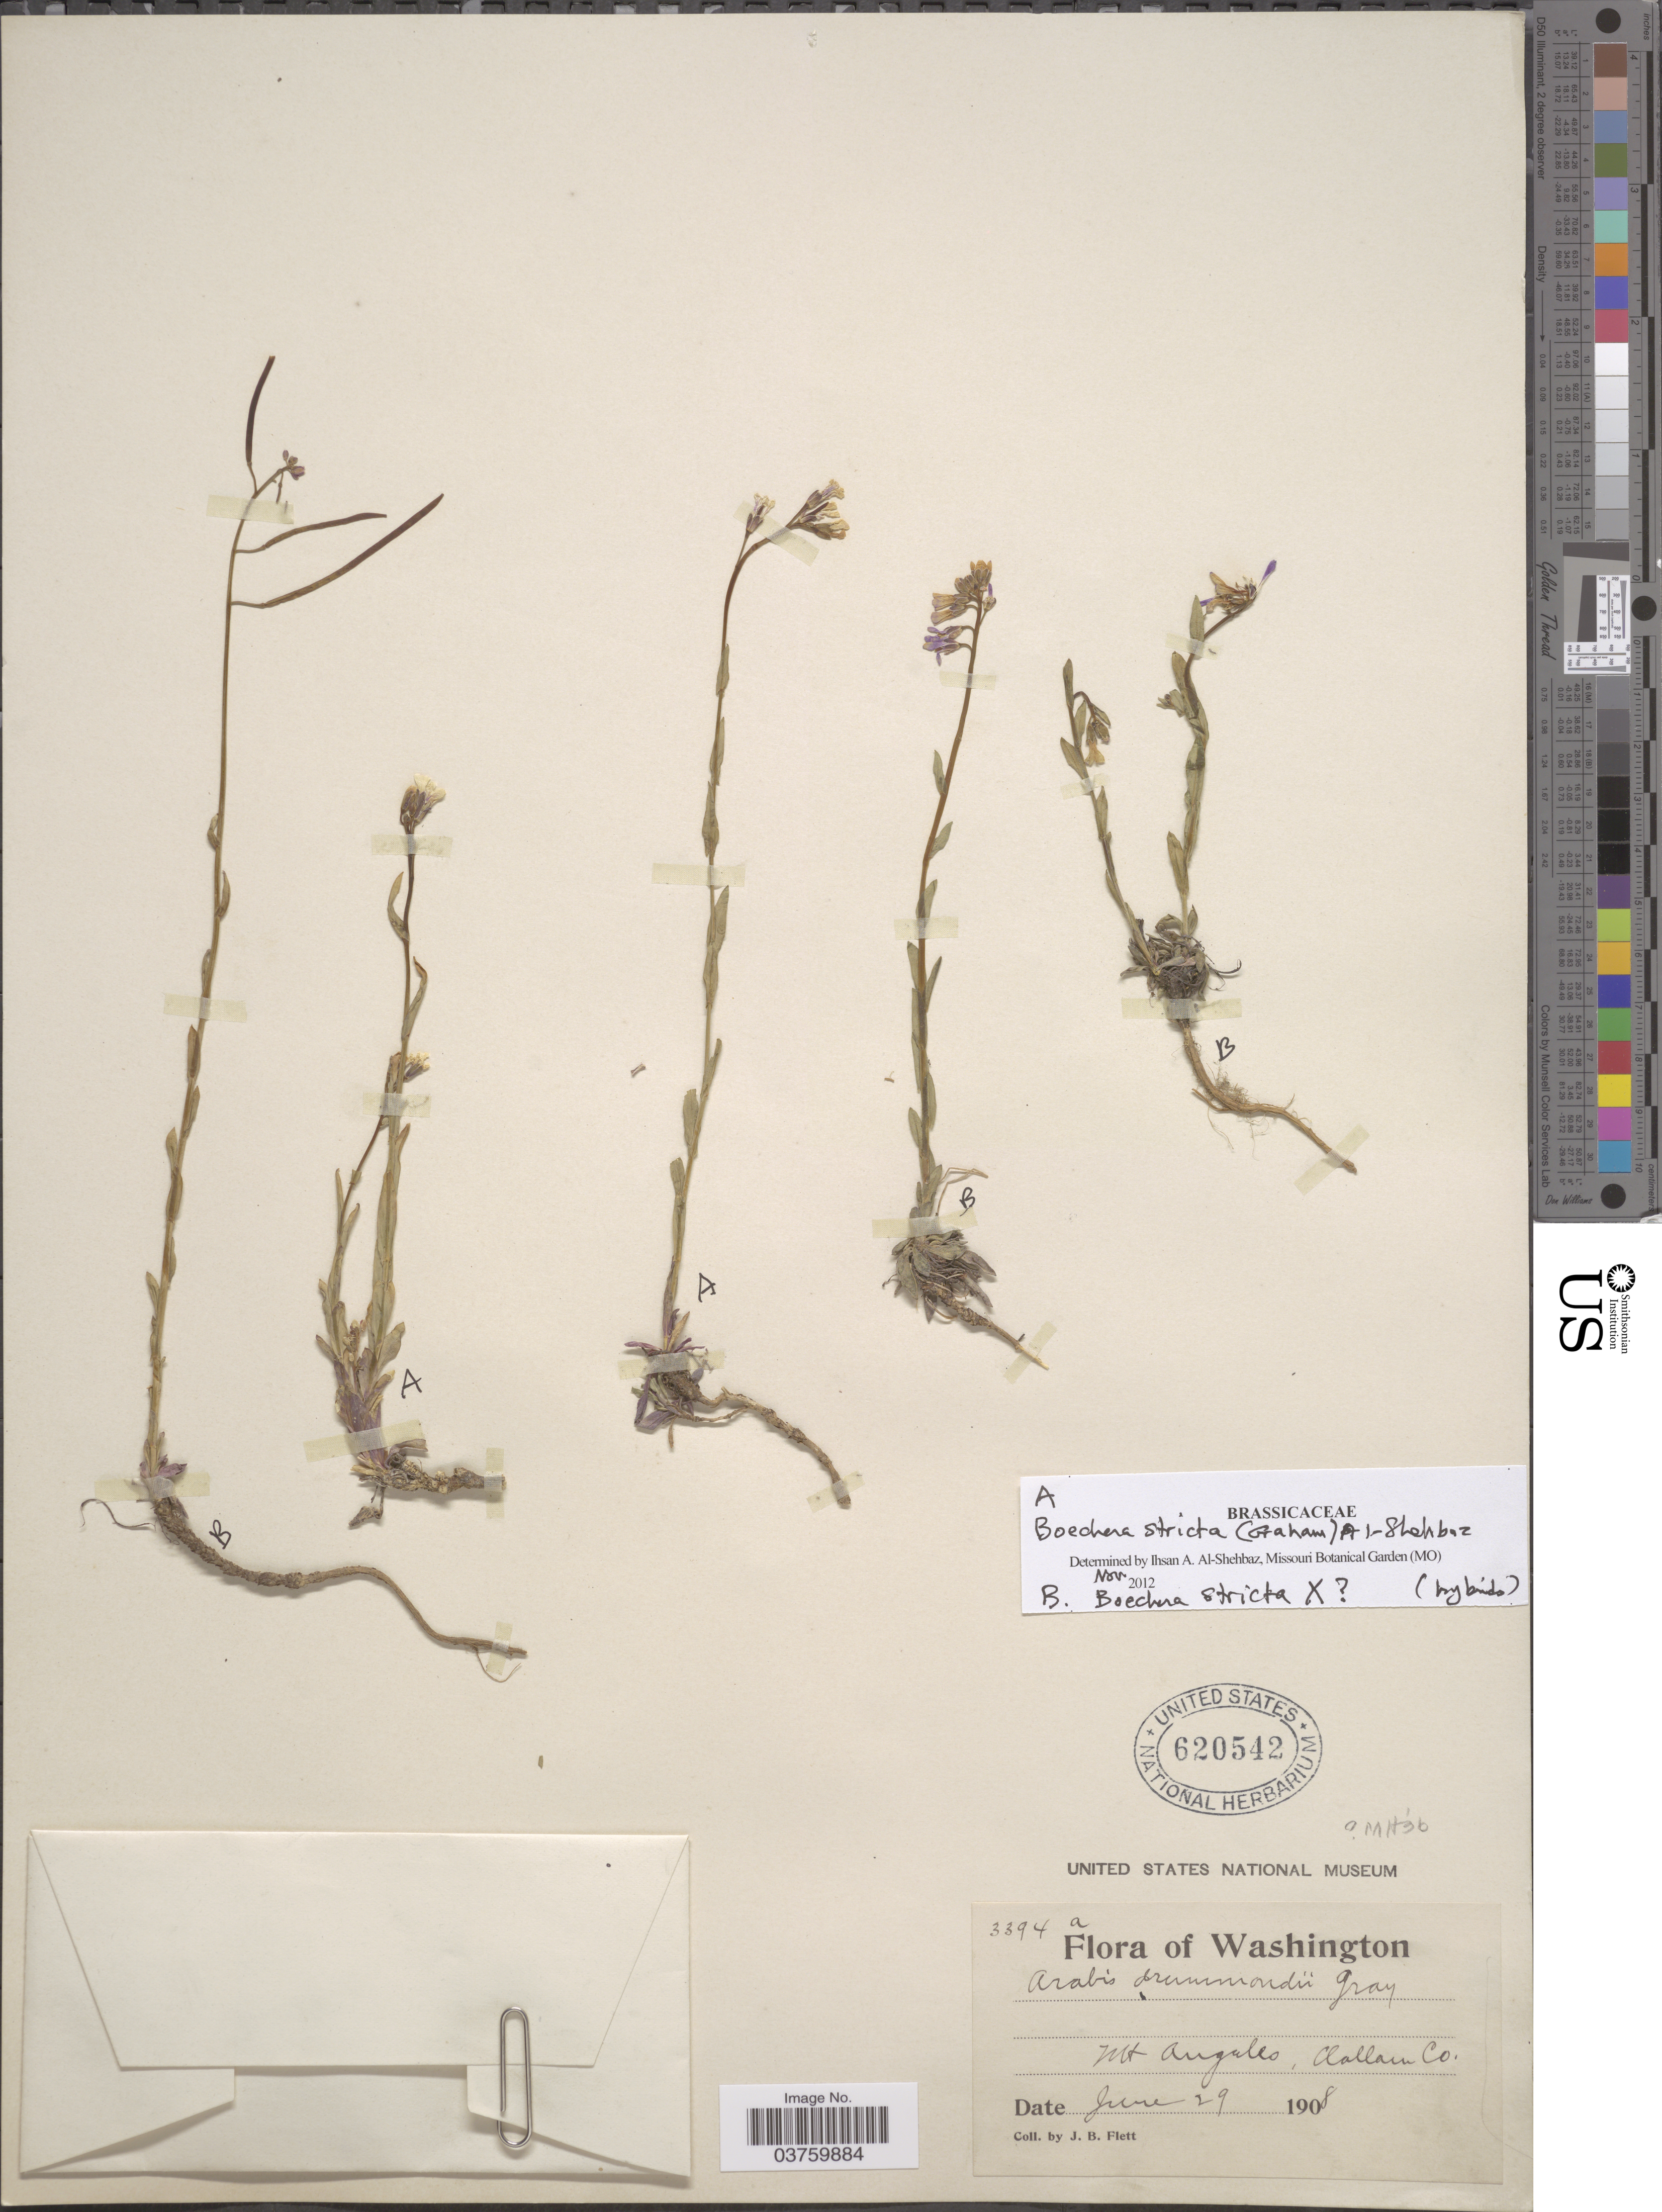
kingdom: Plantae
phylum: Tracheophyta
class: Magnoliopsida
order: Brassicales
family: Brassicaceae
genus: Boechera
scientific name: Boechera stricta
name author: (Graham) Al-Shehbaz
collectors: J. Flett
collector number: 3394a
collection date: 1908-06-29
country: United States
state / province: Washington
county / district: Clallam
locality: Mt Angeles, Clallam Co.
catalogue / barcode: US 620542